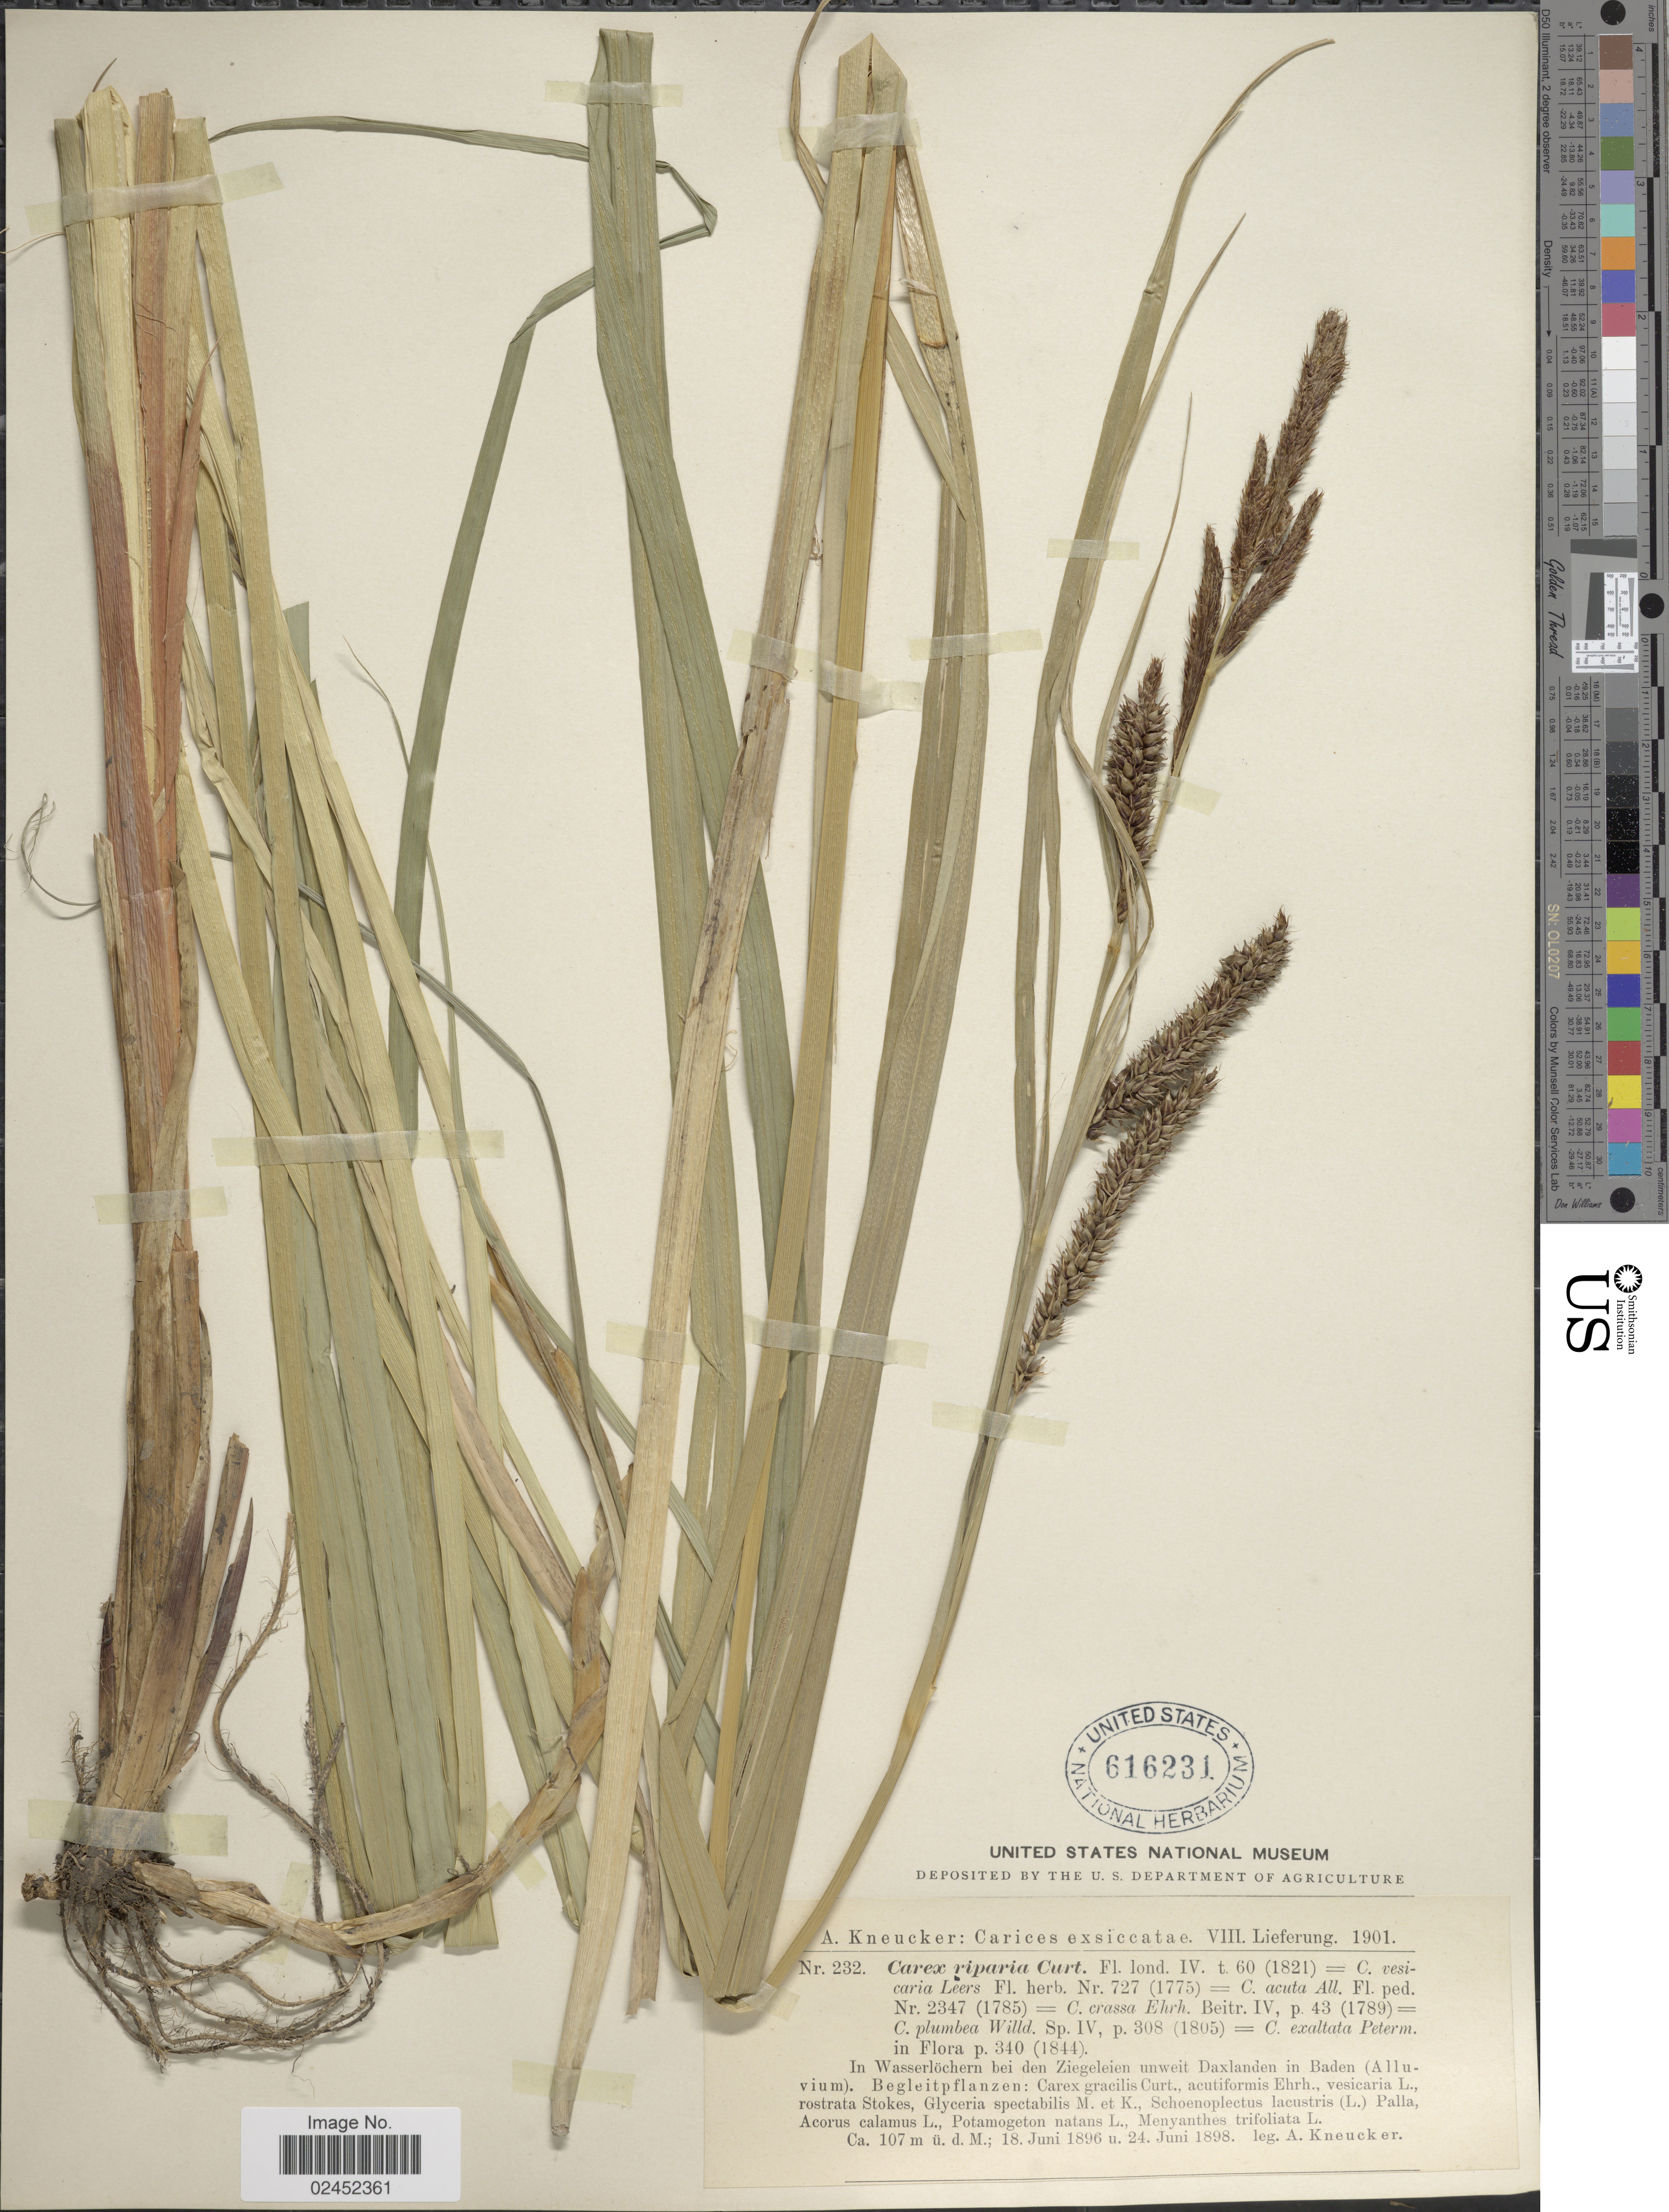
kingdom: Plantae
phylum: Tracheophyta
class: Liliopsida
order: Poales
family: Cyperaceae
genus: Carex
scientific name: Carex riparia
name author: Curtis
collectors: A. Kneucker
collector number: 232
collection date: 1896-06-18/1898-06-24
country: Germany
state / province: Baden-Württemberg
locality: In Wasserlochern bei den Ziegeleien unweit Daxlanden in Baden (Alluvium).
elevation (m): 107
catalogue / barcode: US 616231